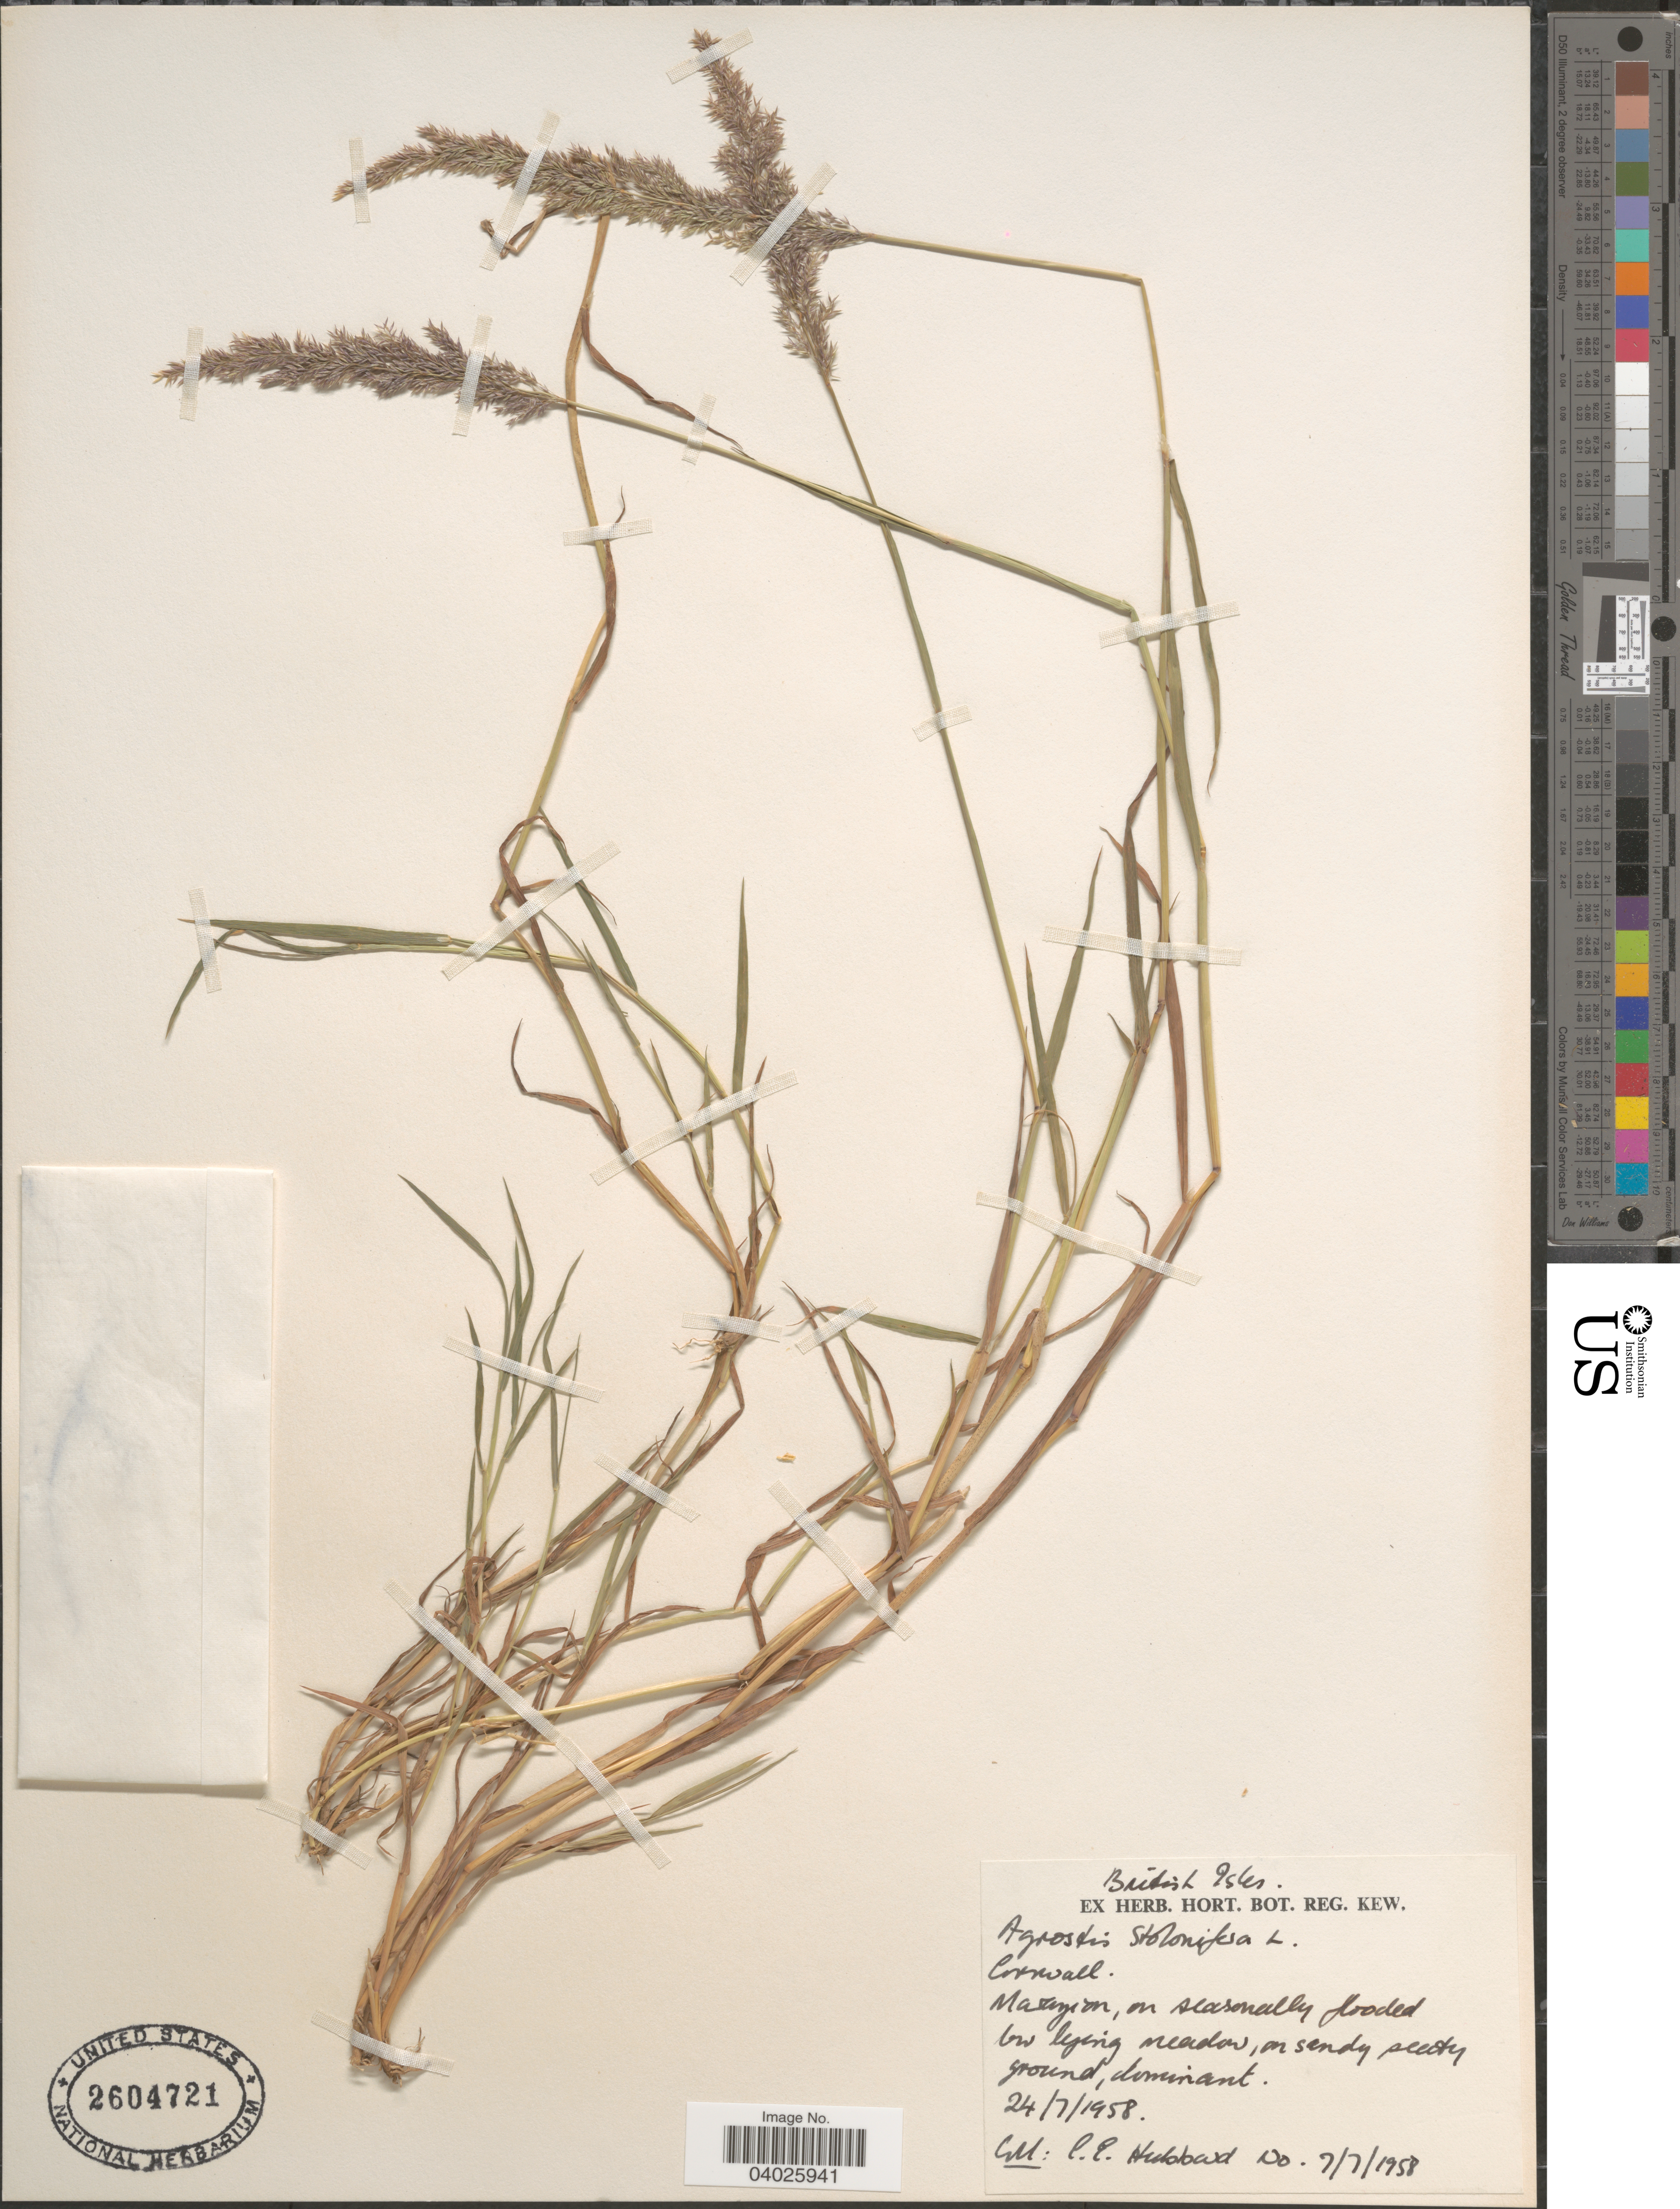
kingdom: Plantae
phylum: Tracheophyta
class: Liliopsida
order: Poales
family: Poaceae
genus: Agrostis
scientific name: Agrostis stolonifera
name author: L.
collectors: C. E. Hubbard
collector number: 7/7/1958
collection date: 1958-07-24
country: United Kingdom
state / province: England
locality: British Isles. Cornwall.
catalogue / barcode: US 2604721